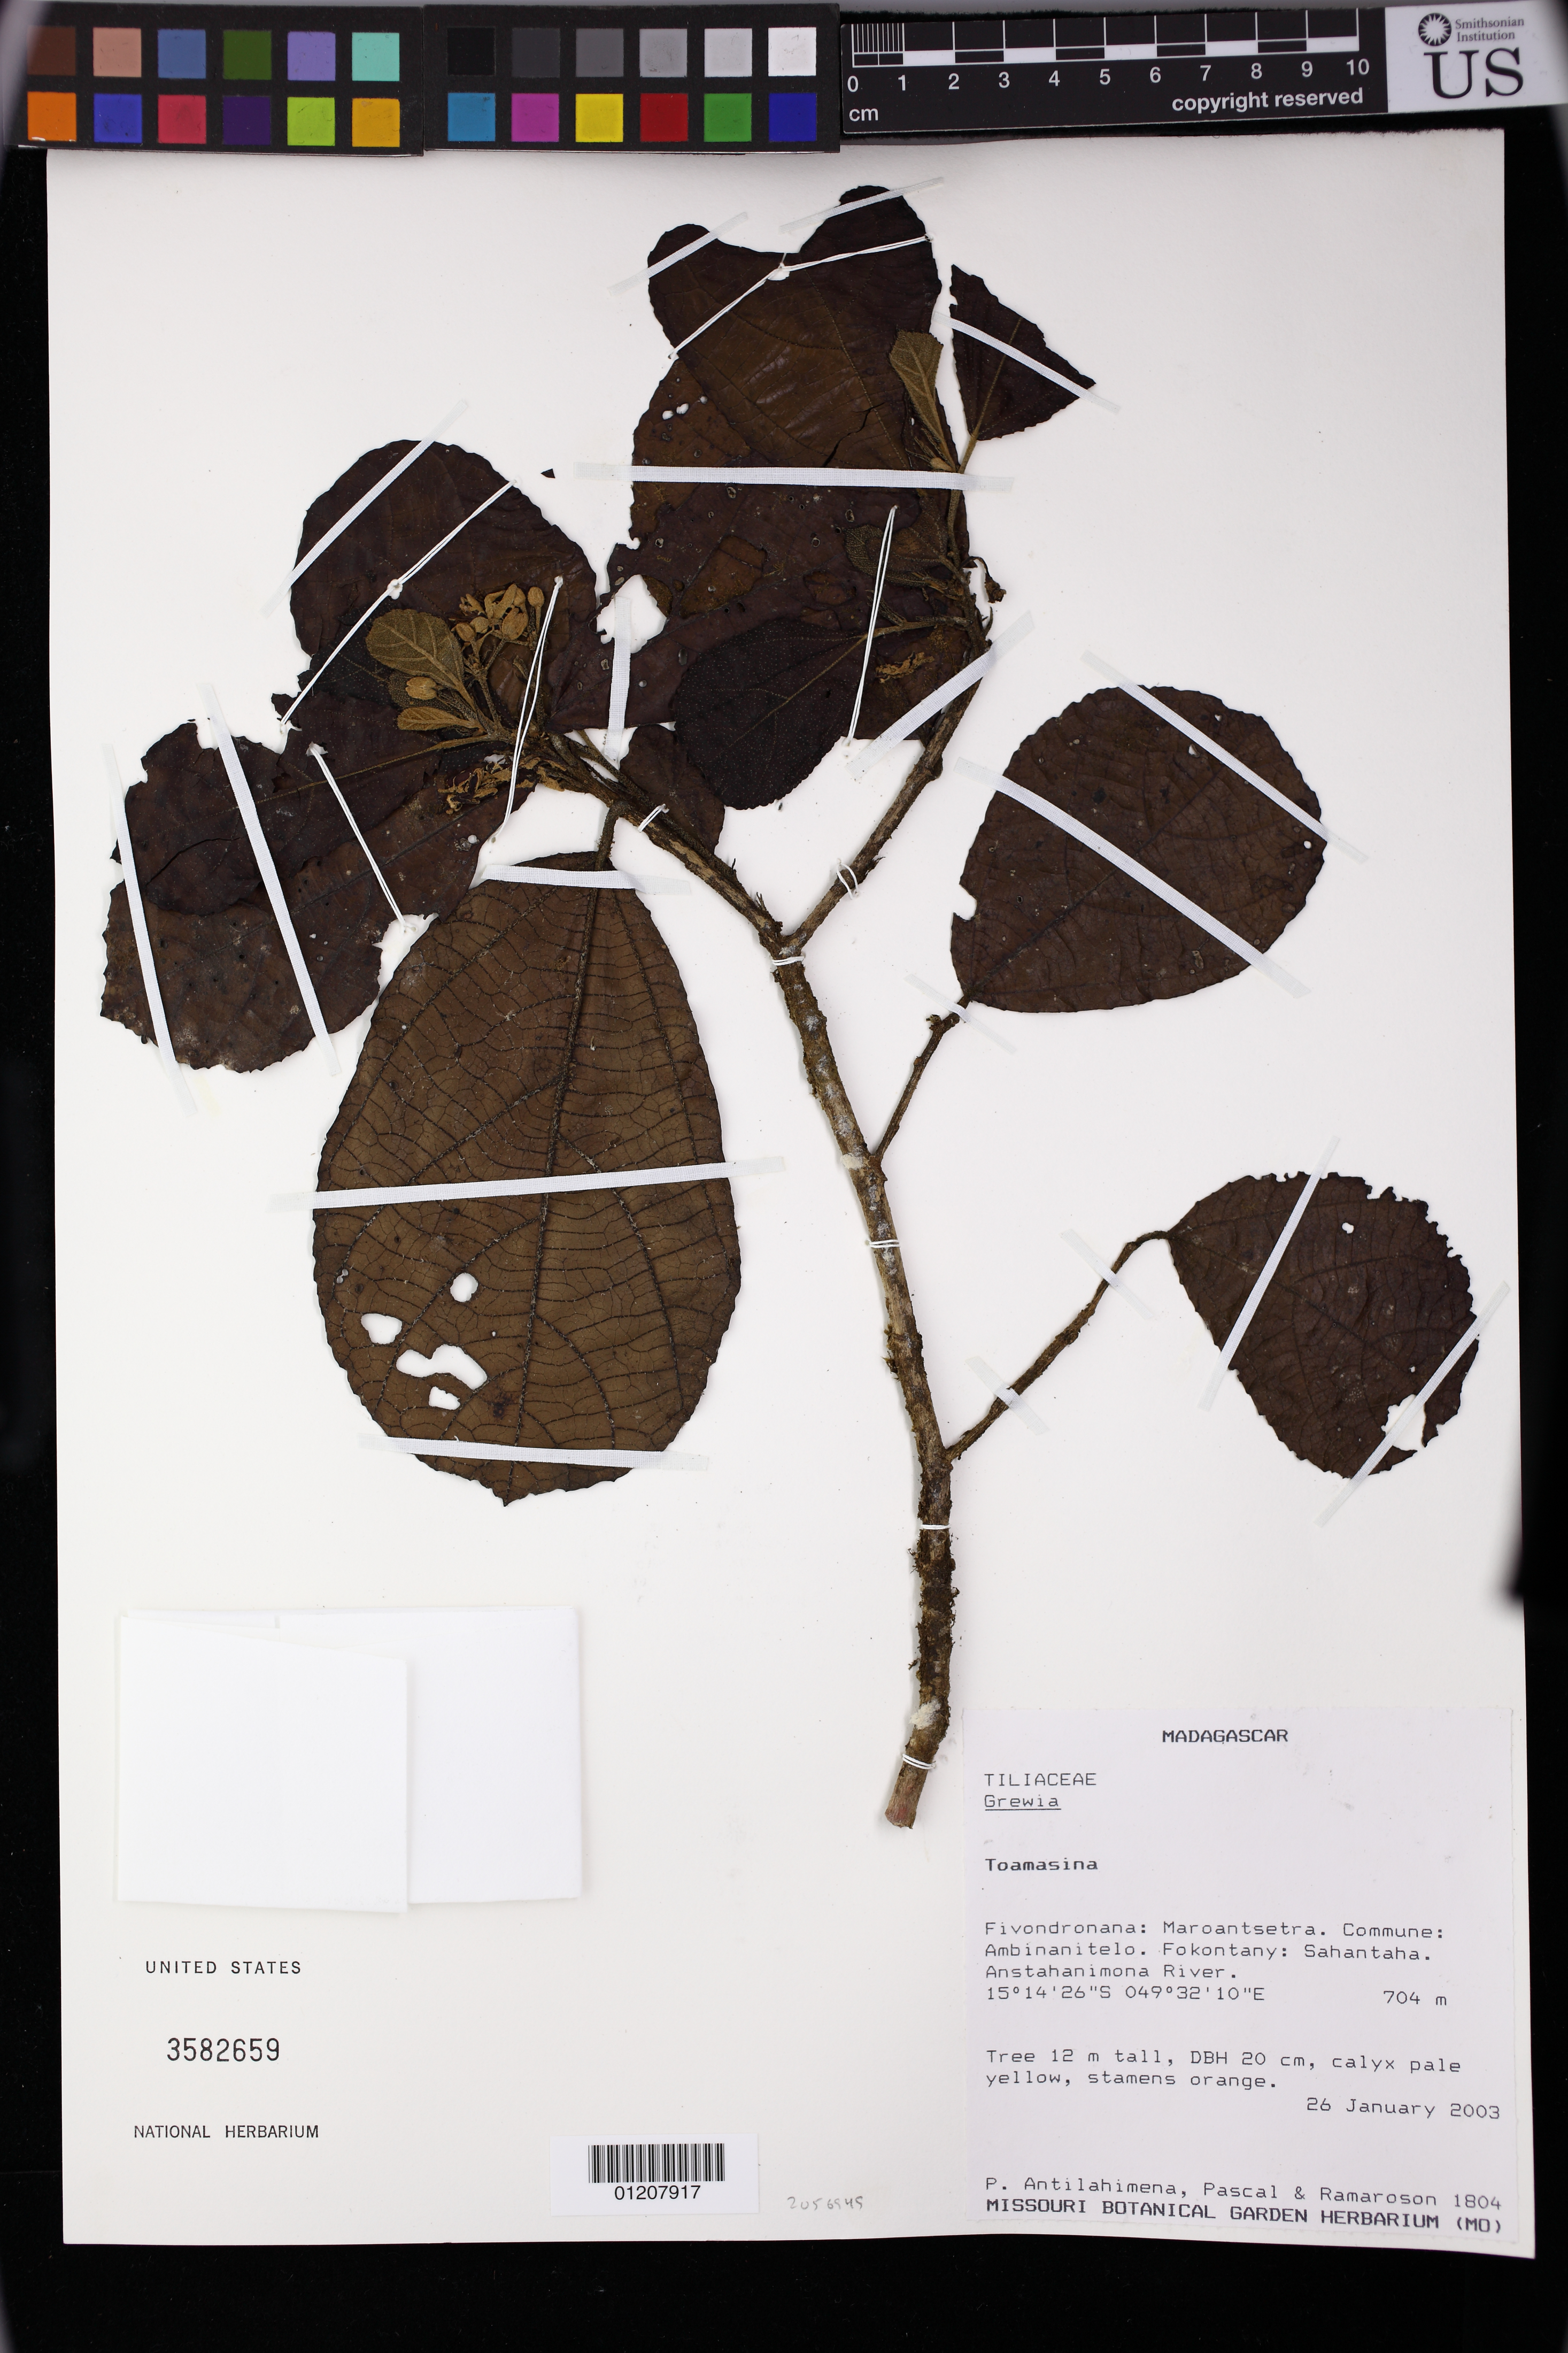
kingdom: Plantae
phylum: Tracheophyta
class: Magnoliopsida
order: Malvales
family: Malvaceae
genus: Grewia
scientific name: Grewia sp.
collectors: P. Antilahimena, -. Pascal & Ramaroson, --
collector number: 1804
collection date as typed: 26 Jan 2003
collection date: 2003-01-26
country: Madagascar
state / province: Analanjirofo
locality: Toamasina. Fivondronana: Maroantsetra. Commune: Ambinanitelo. Fokontany: Sahantaha. Anstahanimona River.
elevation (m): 704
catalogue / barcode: US 3582659